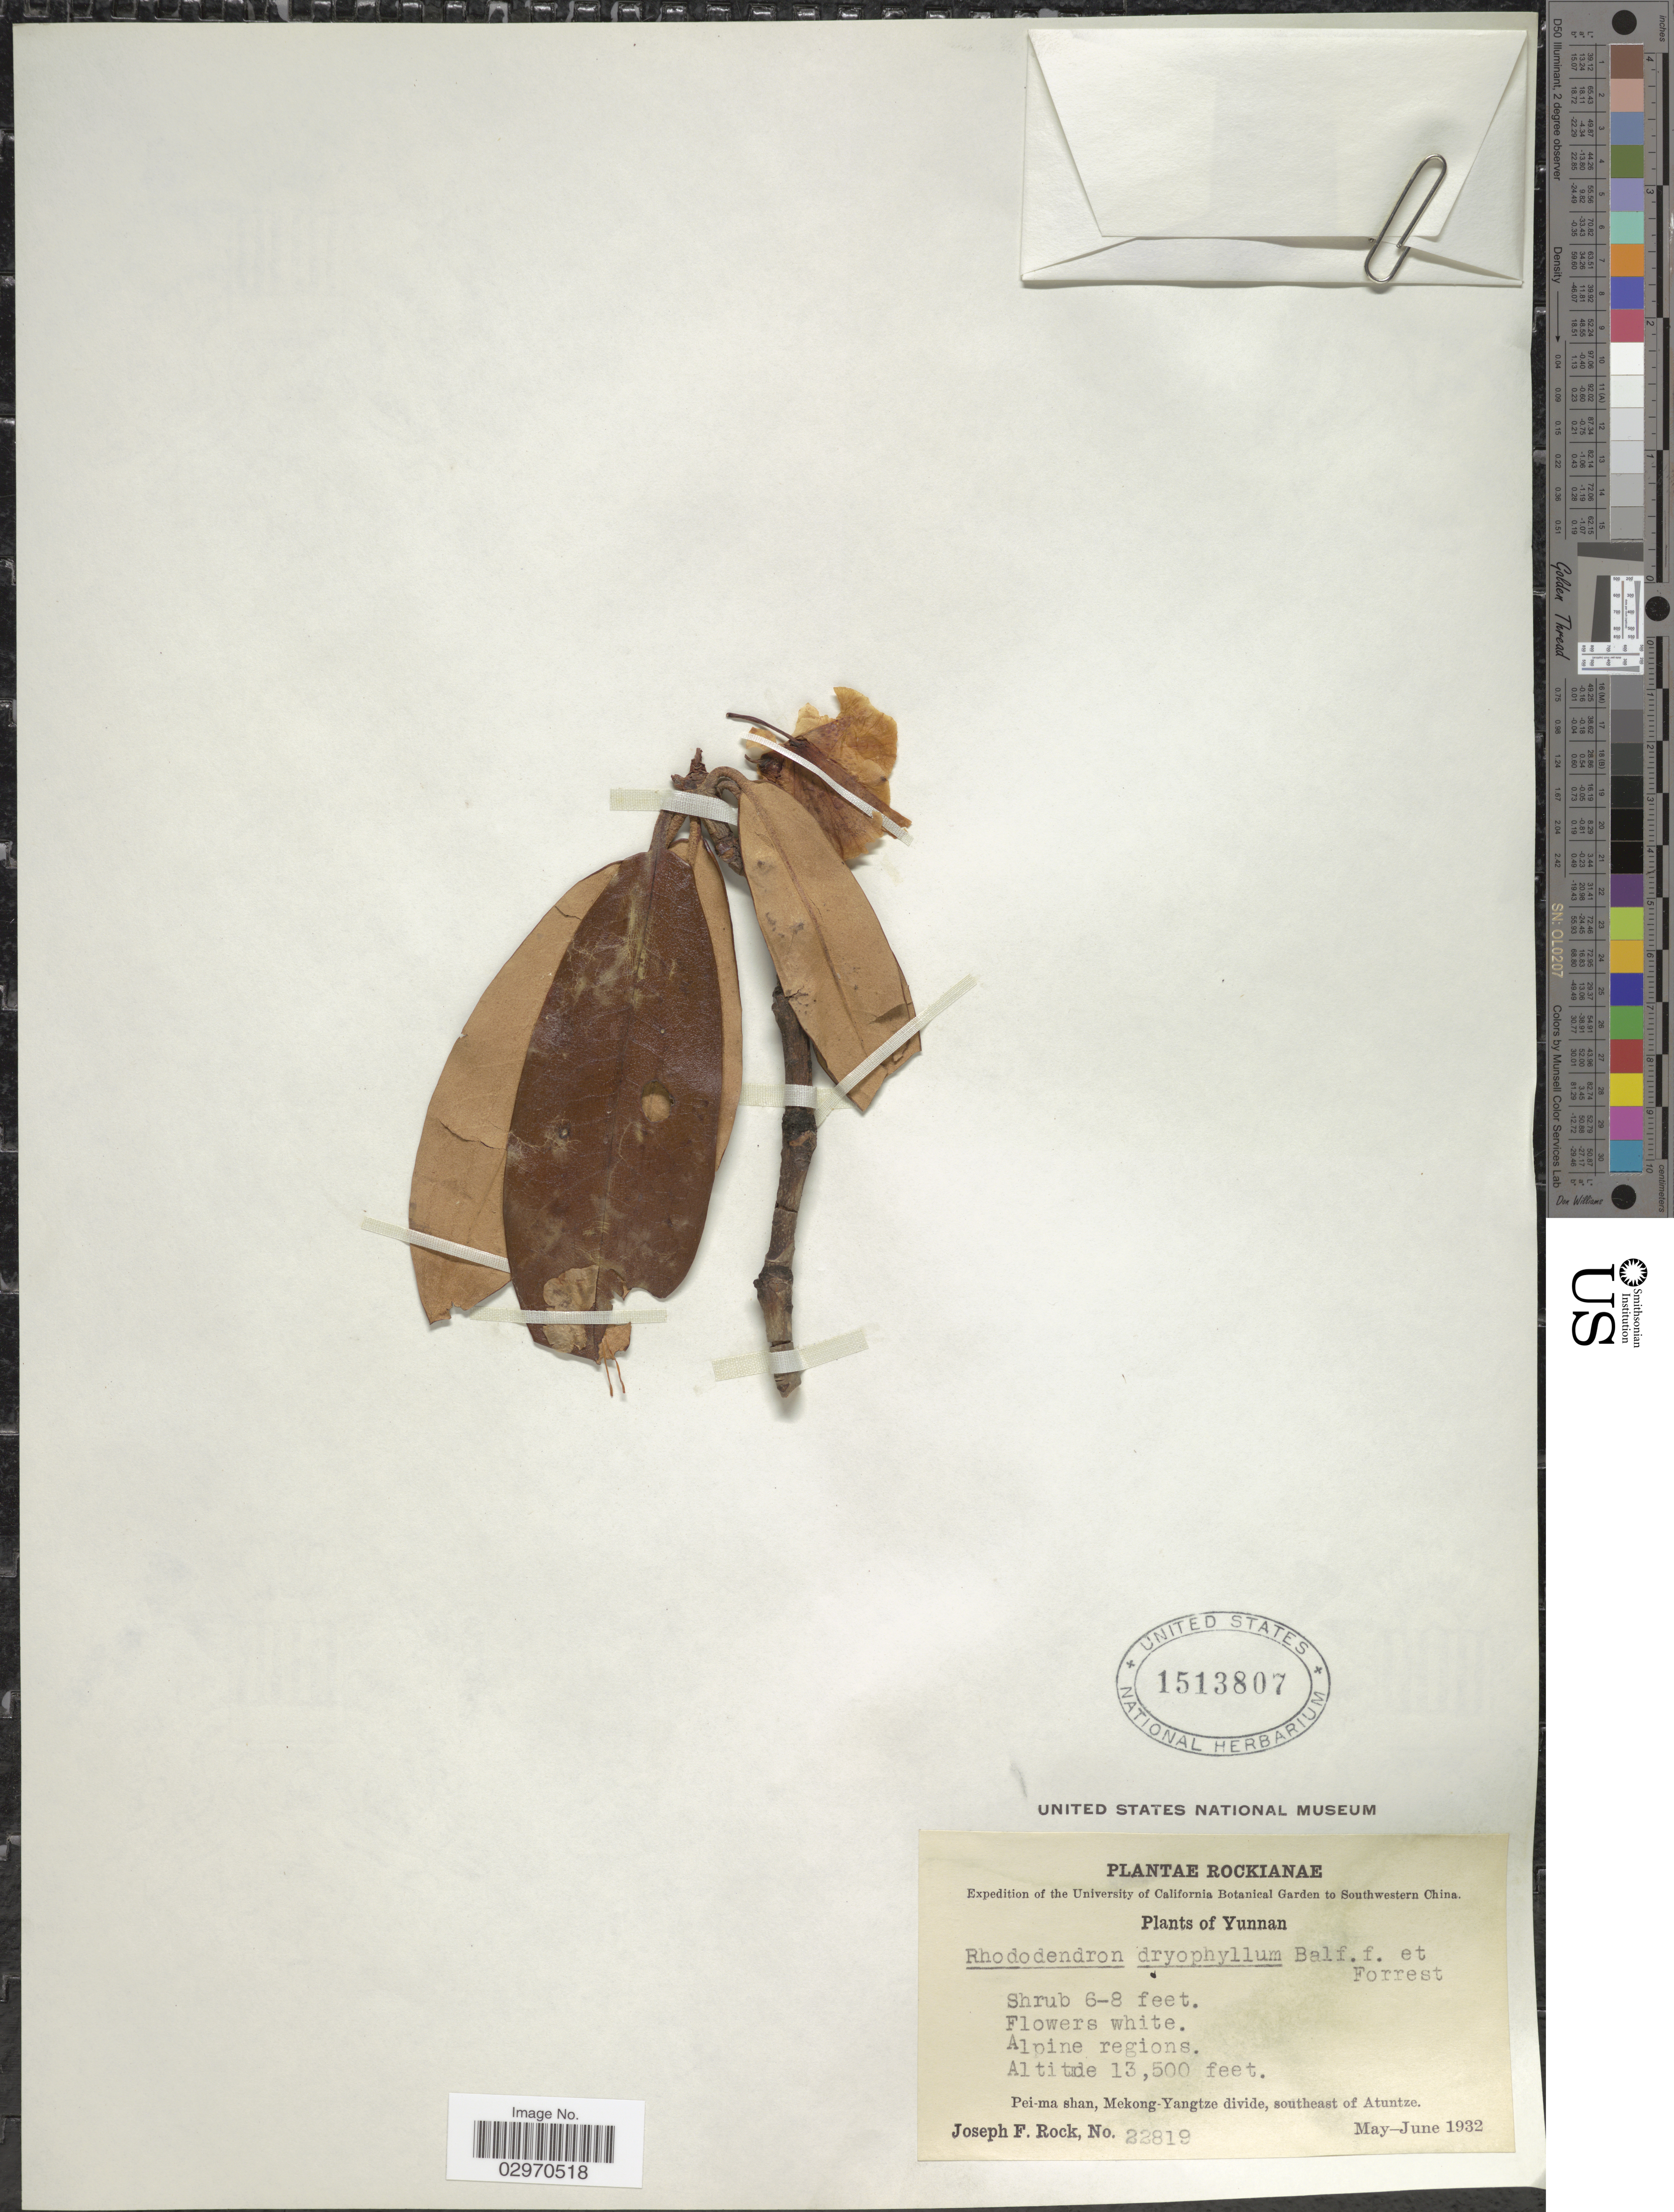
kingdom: Plantae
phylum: Tracheophyta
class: Magnoliopsida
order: Ericales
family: Ericaceae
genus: Rhododendron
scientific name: Rhododendron dryophyllum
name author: Balf. f. & Forrest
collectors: J. F. Rock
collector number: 22819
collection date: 1932-05/1932-06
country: China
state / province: Yunnan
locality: Southwestern China. Alpine regions. Pei-ma shan, Mekong-Yangtze divide, southeast of Atuntze.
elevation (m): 4115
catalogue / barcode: US 1513807